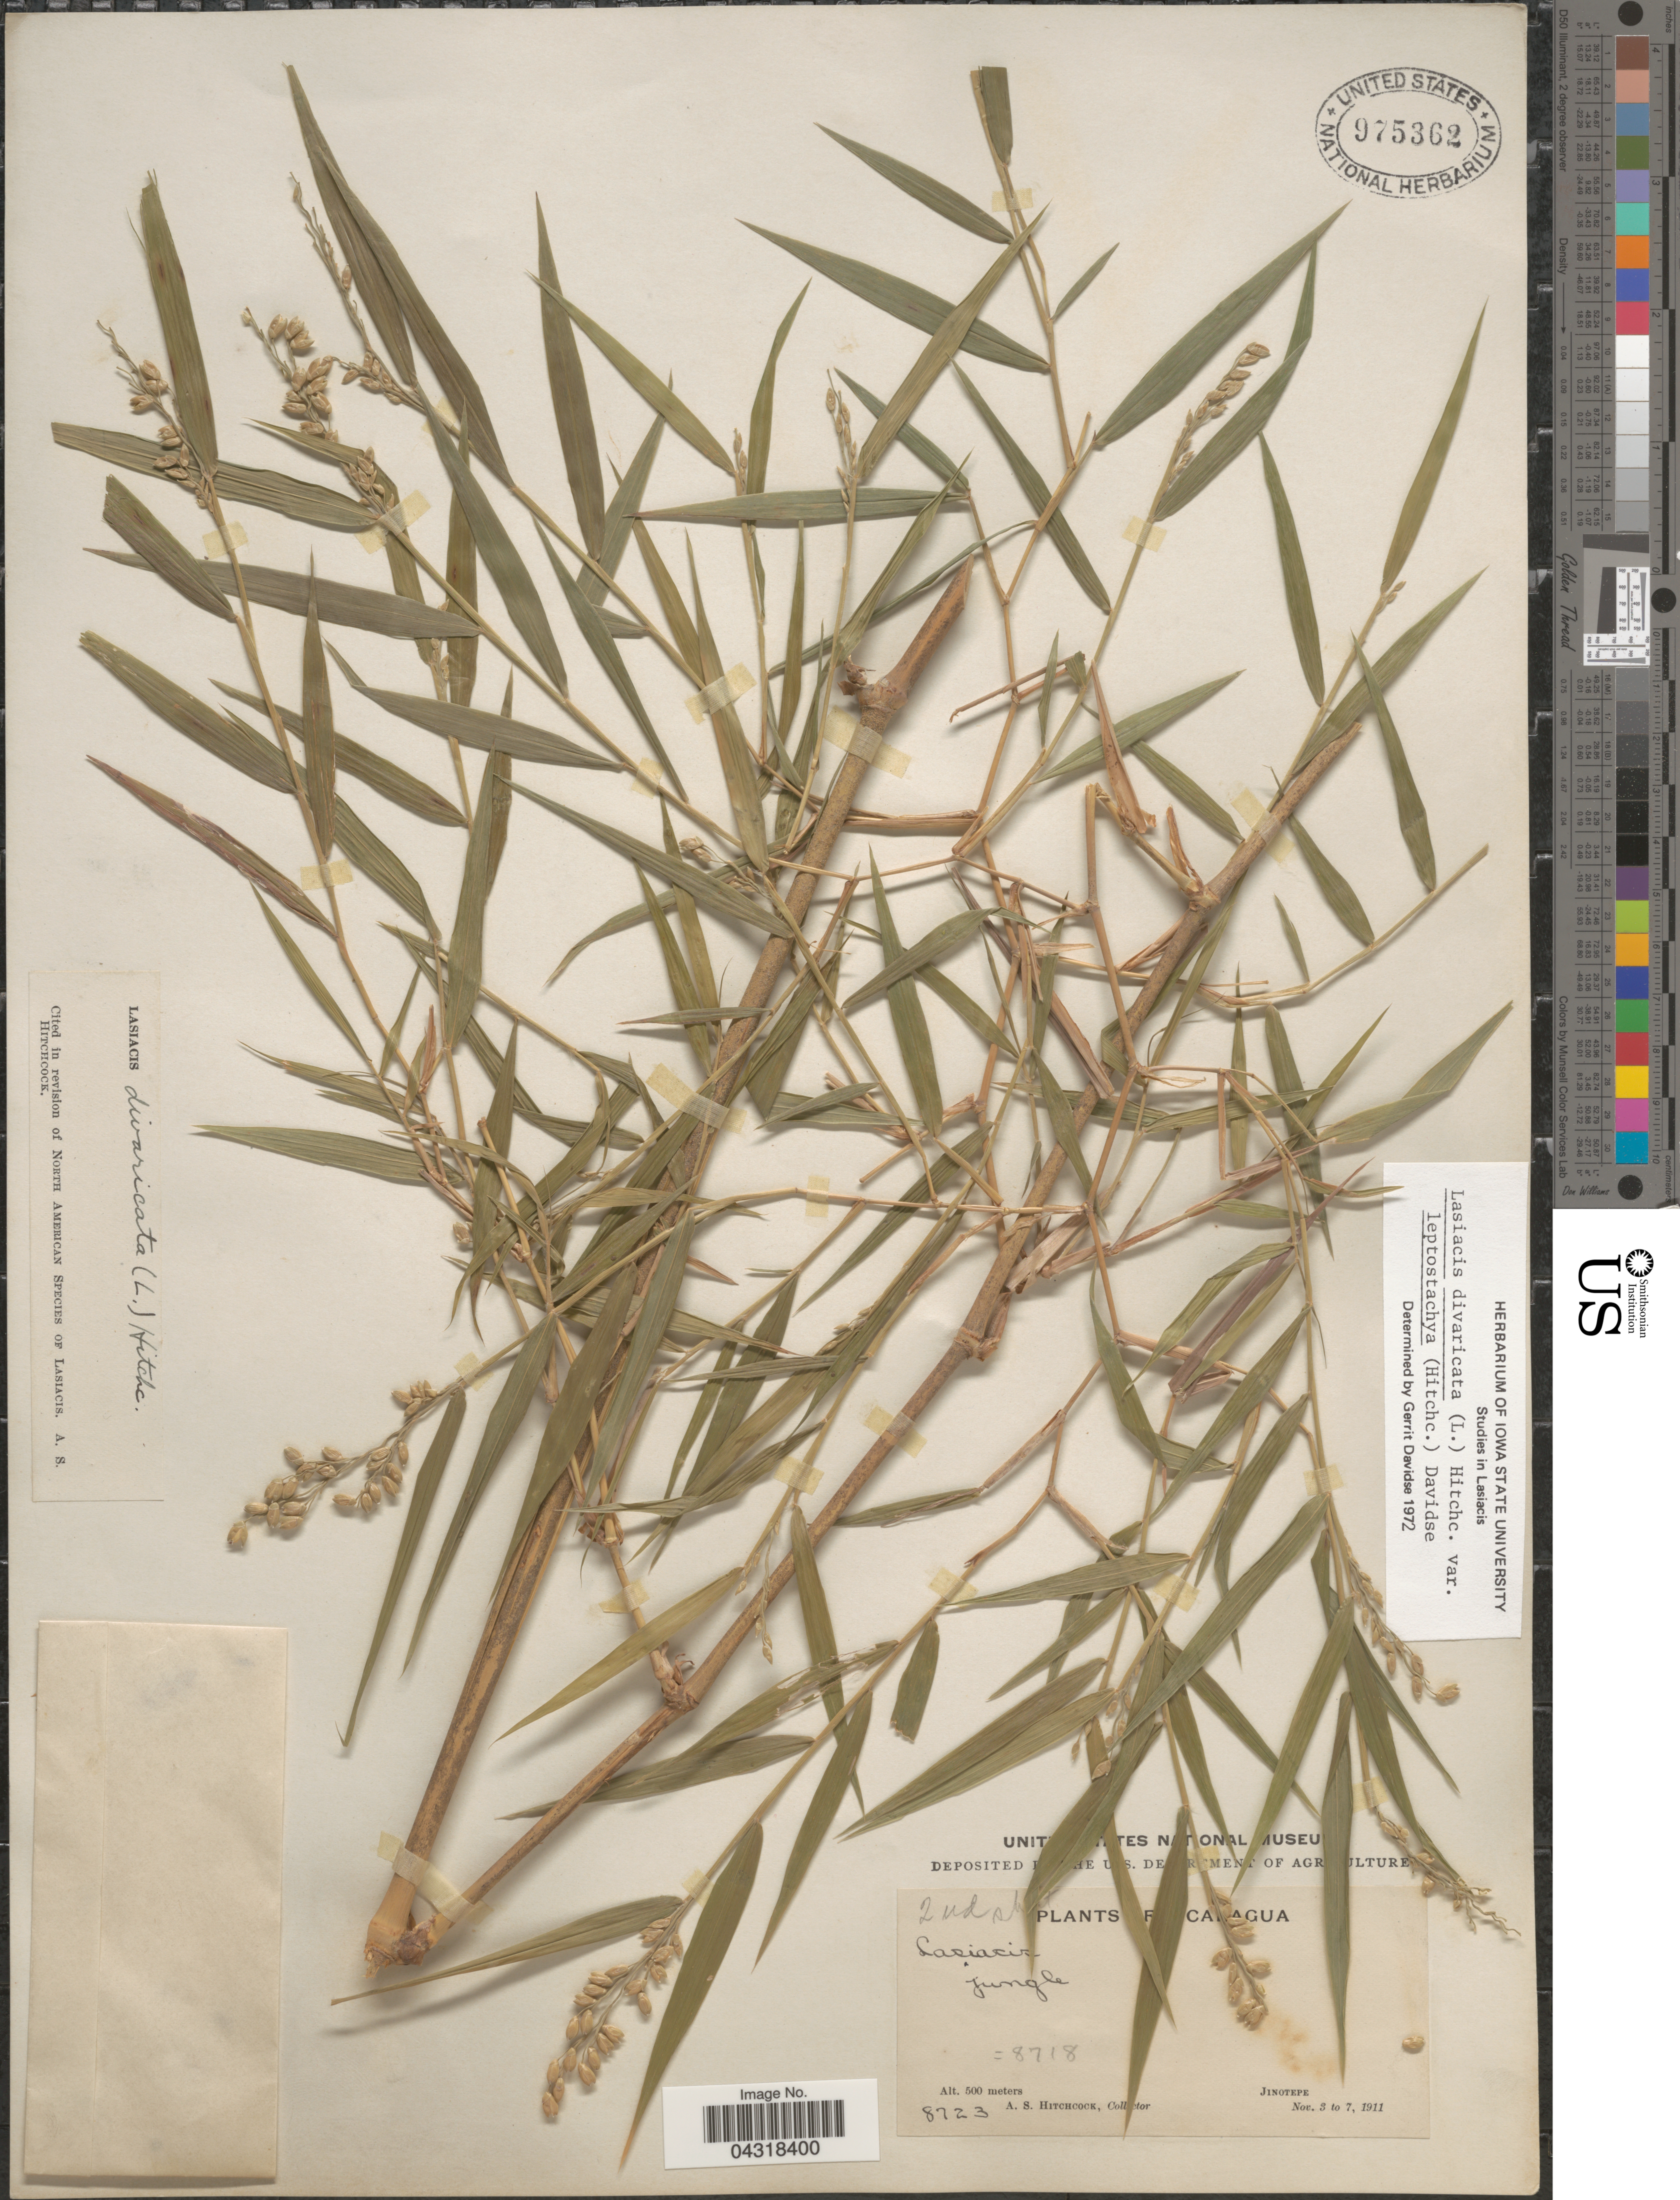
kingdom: Plantae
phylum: Tracheophyta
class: Liliopsida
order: Poales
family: Poaceae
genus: Lasiacis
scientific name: Lasiacis divaricata var. leptostachya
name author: (Hitchc.) Davidse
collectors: A. S. Hitchcock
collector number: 8723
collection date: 1911-11-03/1911-11-07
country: Nicaragua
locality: Jungle. Jinotepe.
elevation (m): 500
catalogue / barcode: US 975362